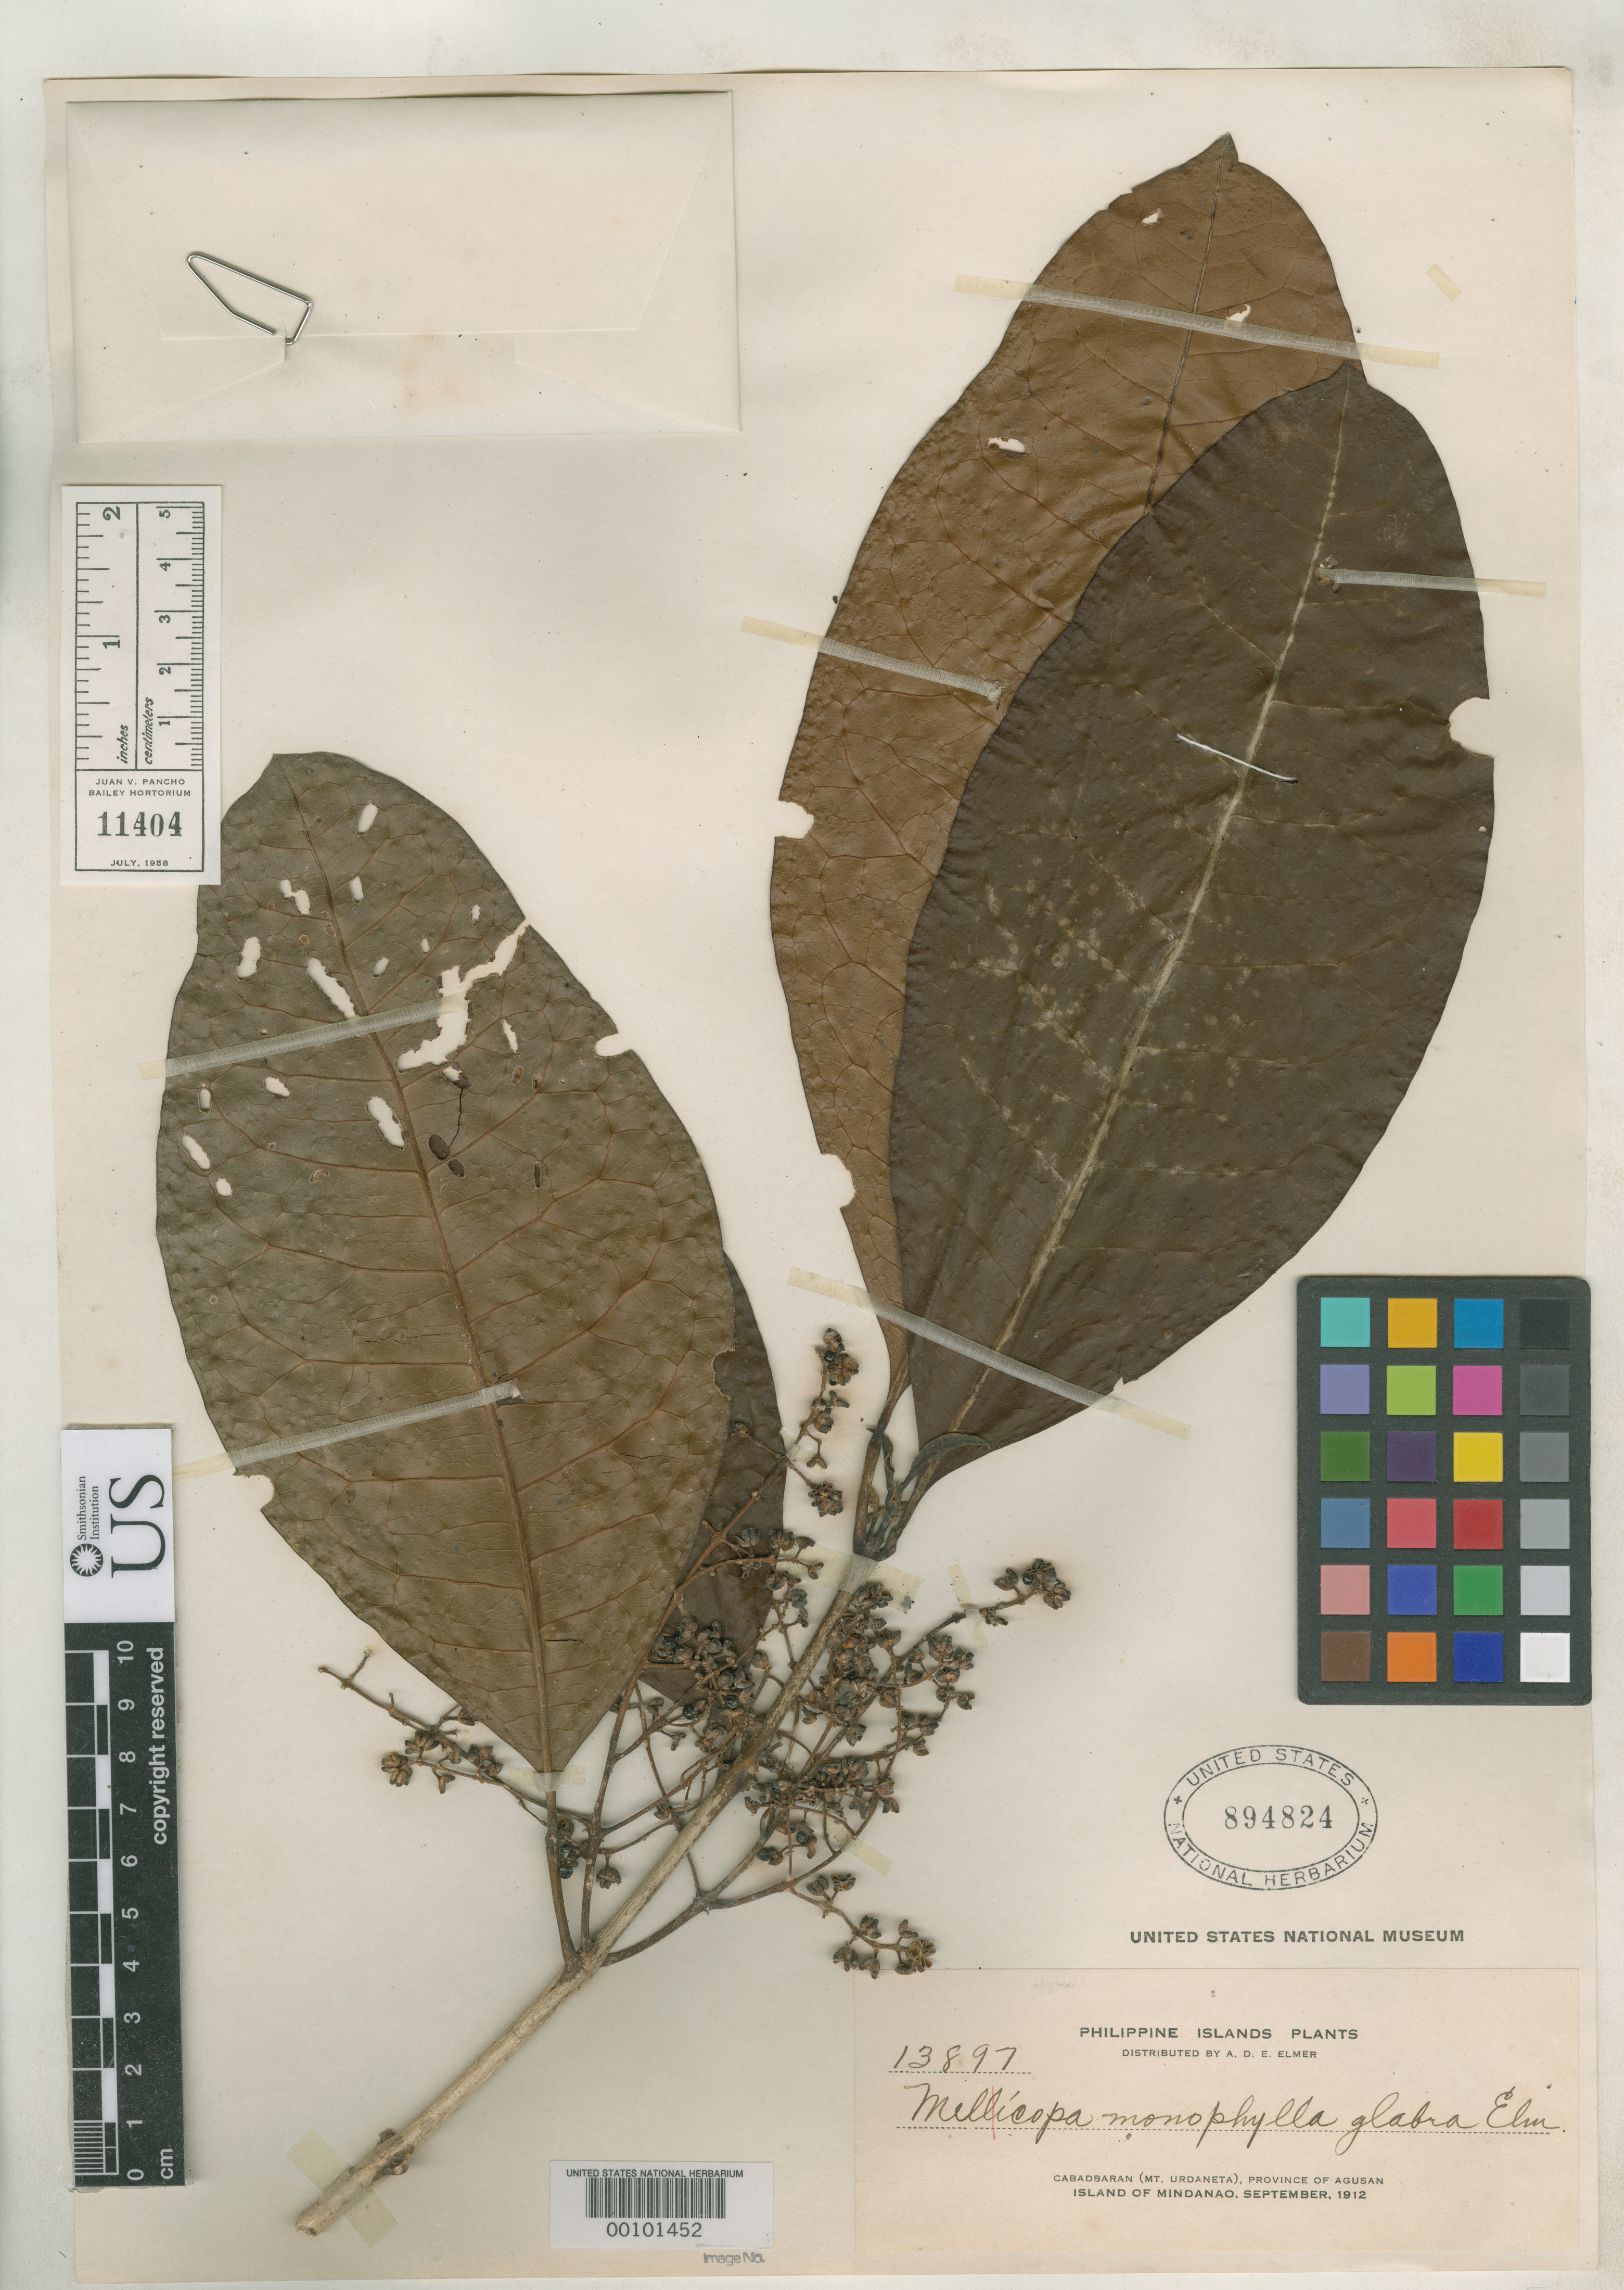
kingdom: Plantae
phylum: Tracheophyta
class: Magnoliopsida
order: Sapindales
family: Rutaceae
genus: Melicope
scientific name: Melicope monophylla var. glabra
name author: Elmer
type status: Isotype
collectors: A. D. E. Elmer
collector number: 13897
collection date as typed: Sep 1912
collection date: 1912-09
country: Philippines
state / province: Caraga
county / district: Agusan del Norte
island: Mindanao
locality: Cabadbaran, Mt. Urdaneta.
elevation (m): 914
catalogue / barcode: US 894824